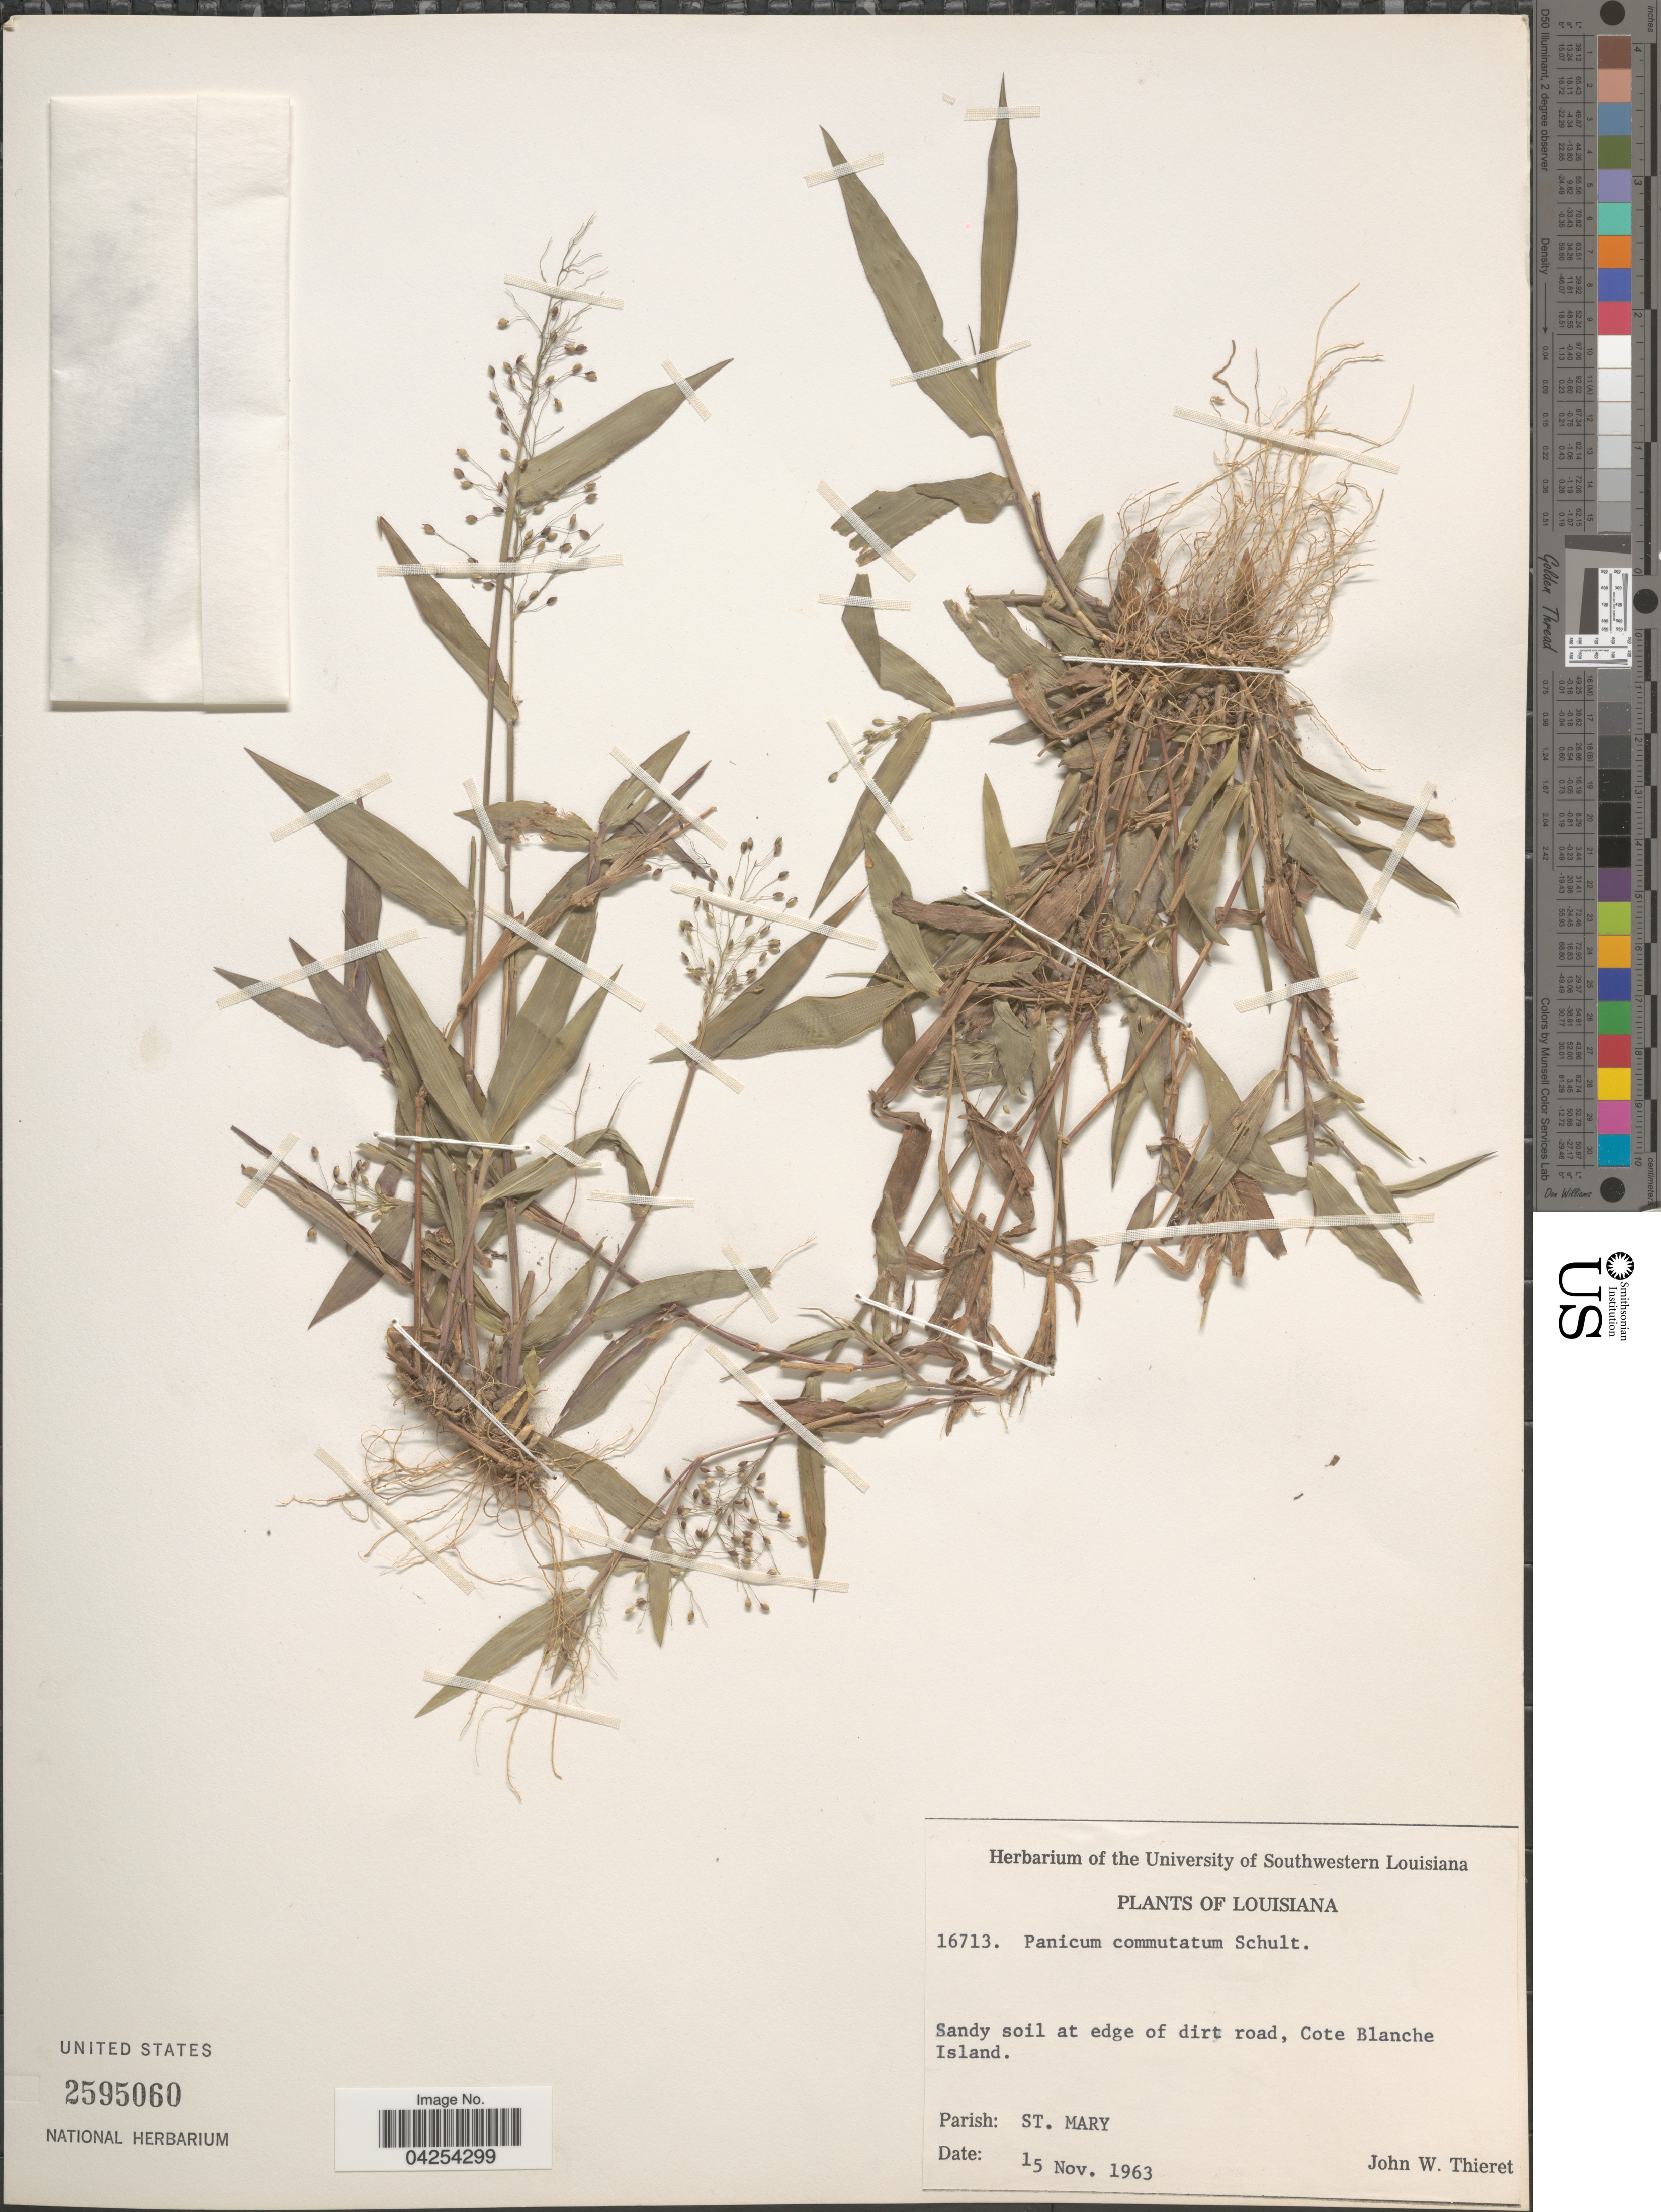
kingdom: Plantae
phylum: Tracheophyta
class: Liliopsida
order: Poales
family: Poaceae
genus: Dichanthelium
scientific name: Dichanthelium commutatum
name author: (Schult.) Gould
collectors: J. W. Thieret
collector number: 16713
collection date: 1963-11-15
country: United States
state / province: Louisiana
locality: Sandy soil at edge of dirt road, Cote Blanche Island. Parish: St. Mary.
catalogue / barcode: US 2595060